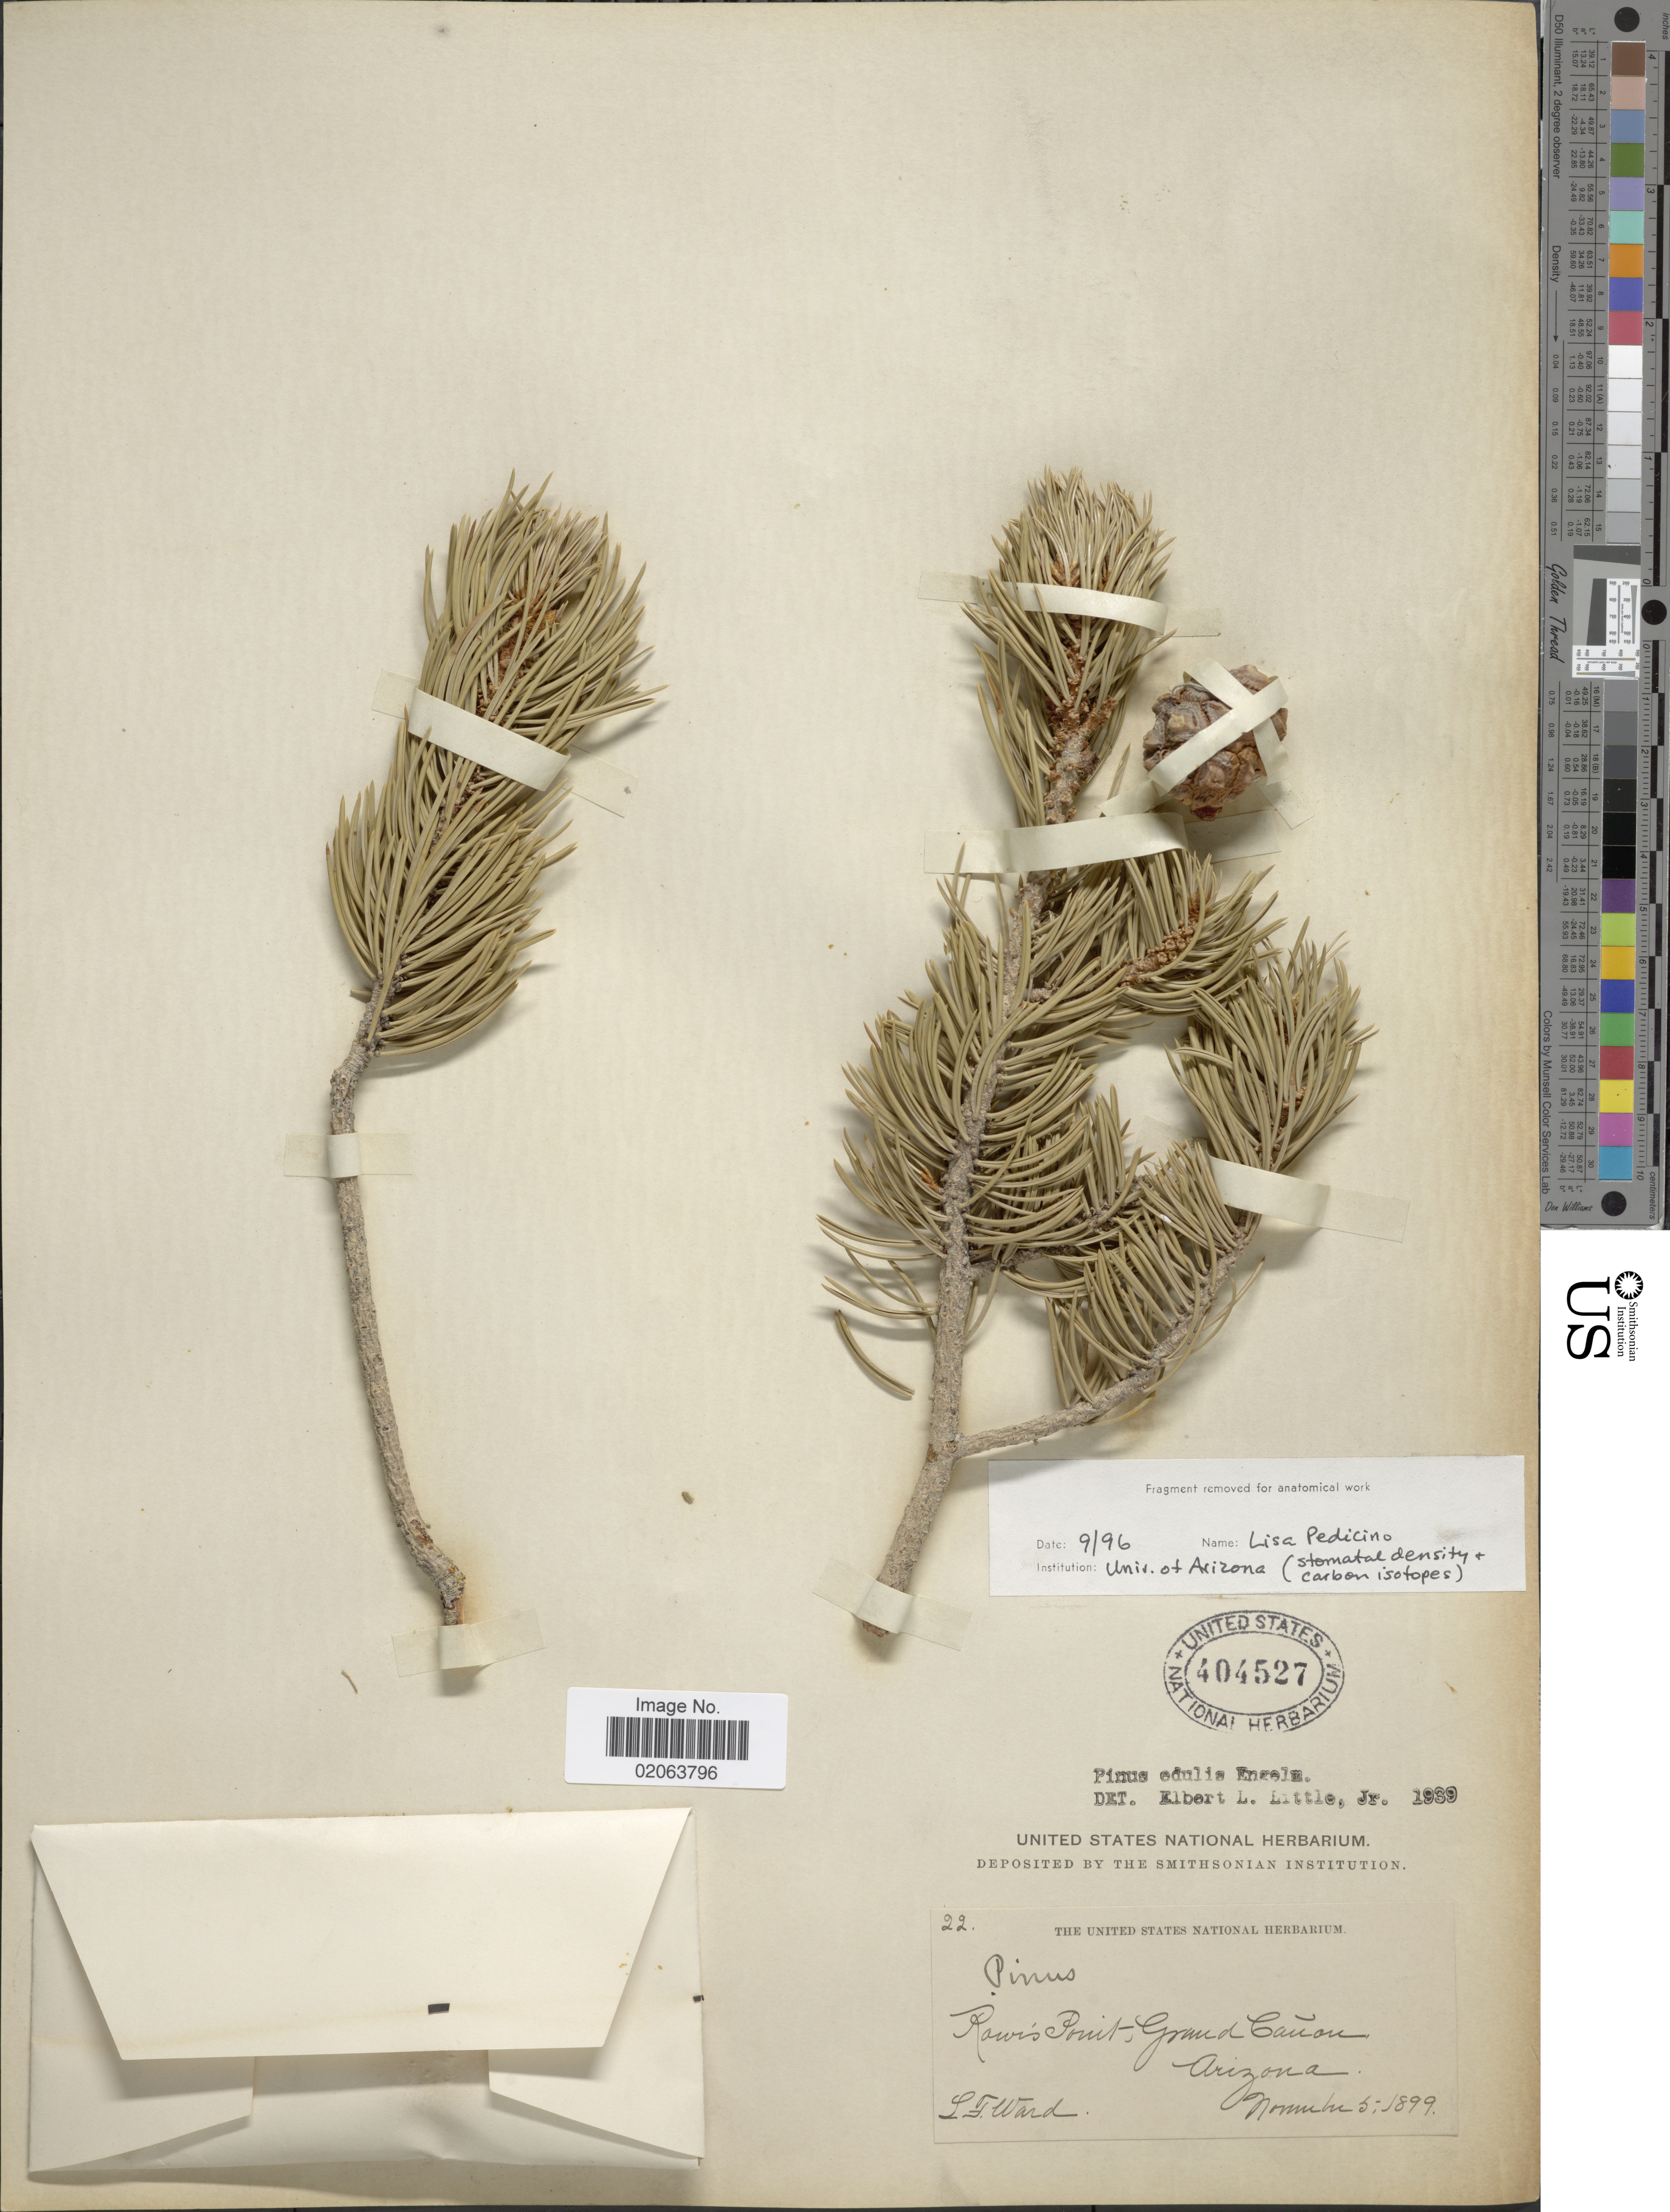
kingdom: Plantae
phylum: Tracheophyta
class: Pinopsida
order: Pinales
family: Pinaceae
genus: Pinus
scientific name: Pinus edulis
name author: Engelm.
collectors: L. Ward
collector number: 22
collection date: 1899-11-05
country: United States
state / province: Arizona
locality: Rawis Point, Grand Canon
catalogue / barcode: US 404527